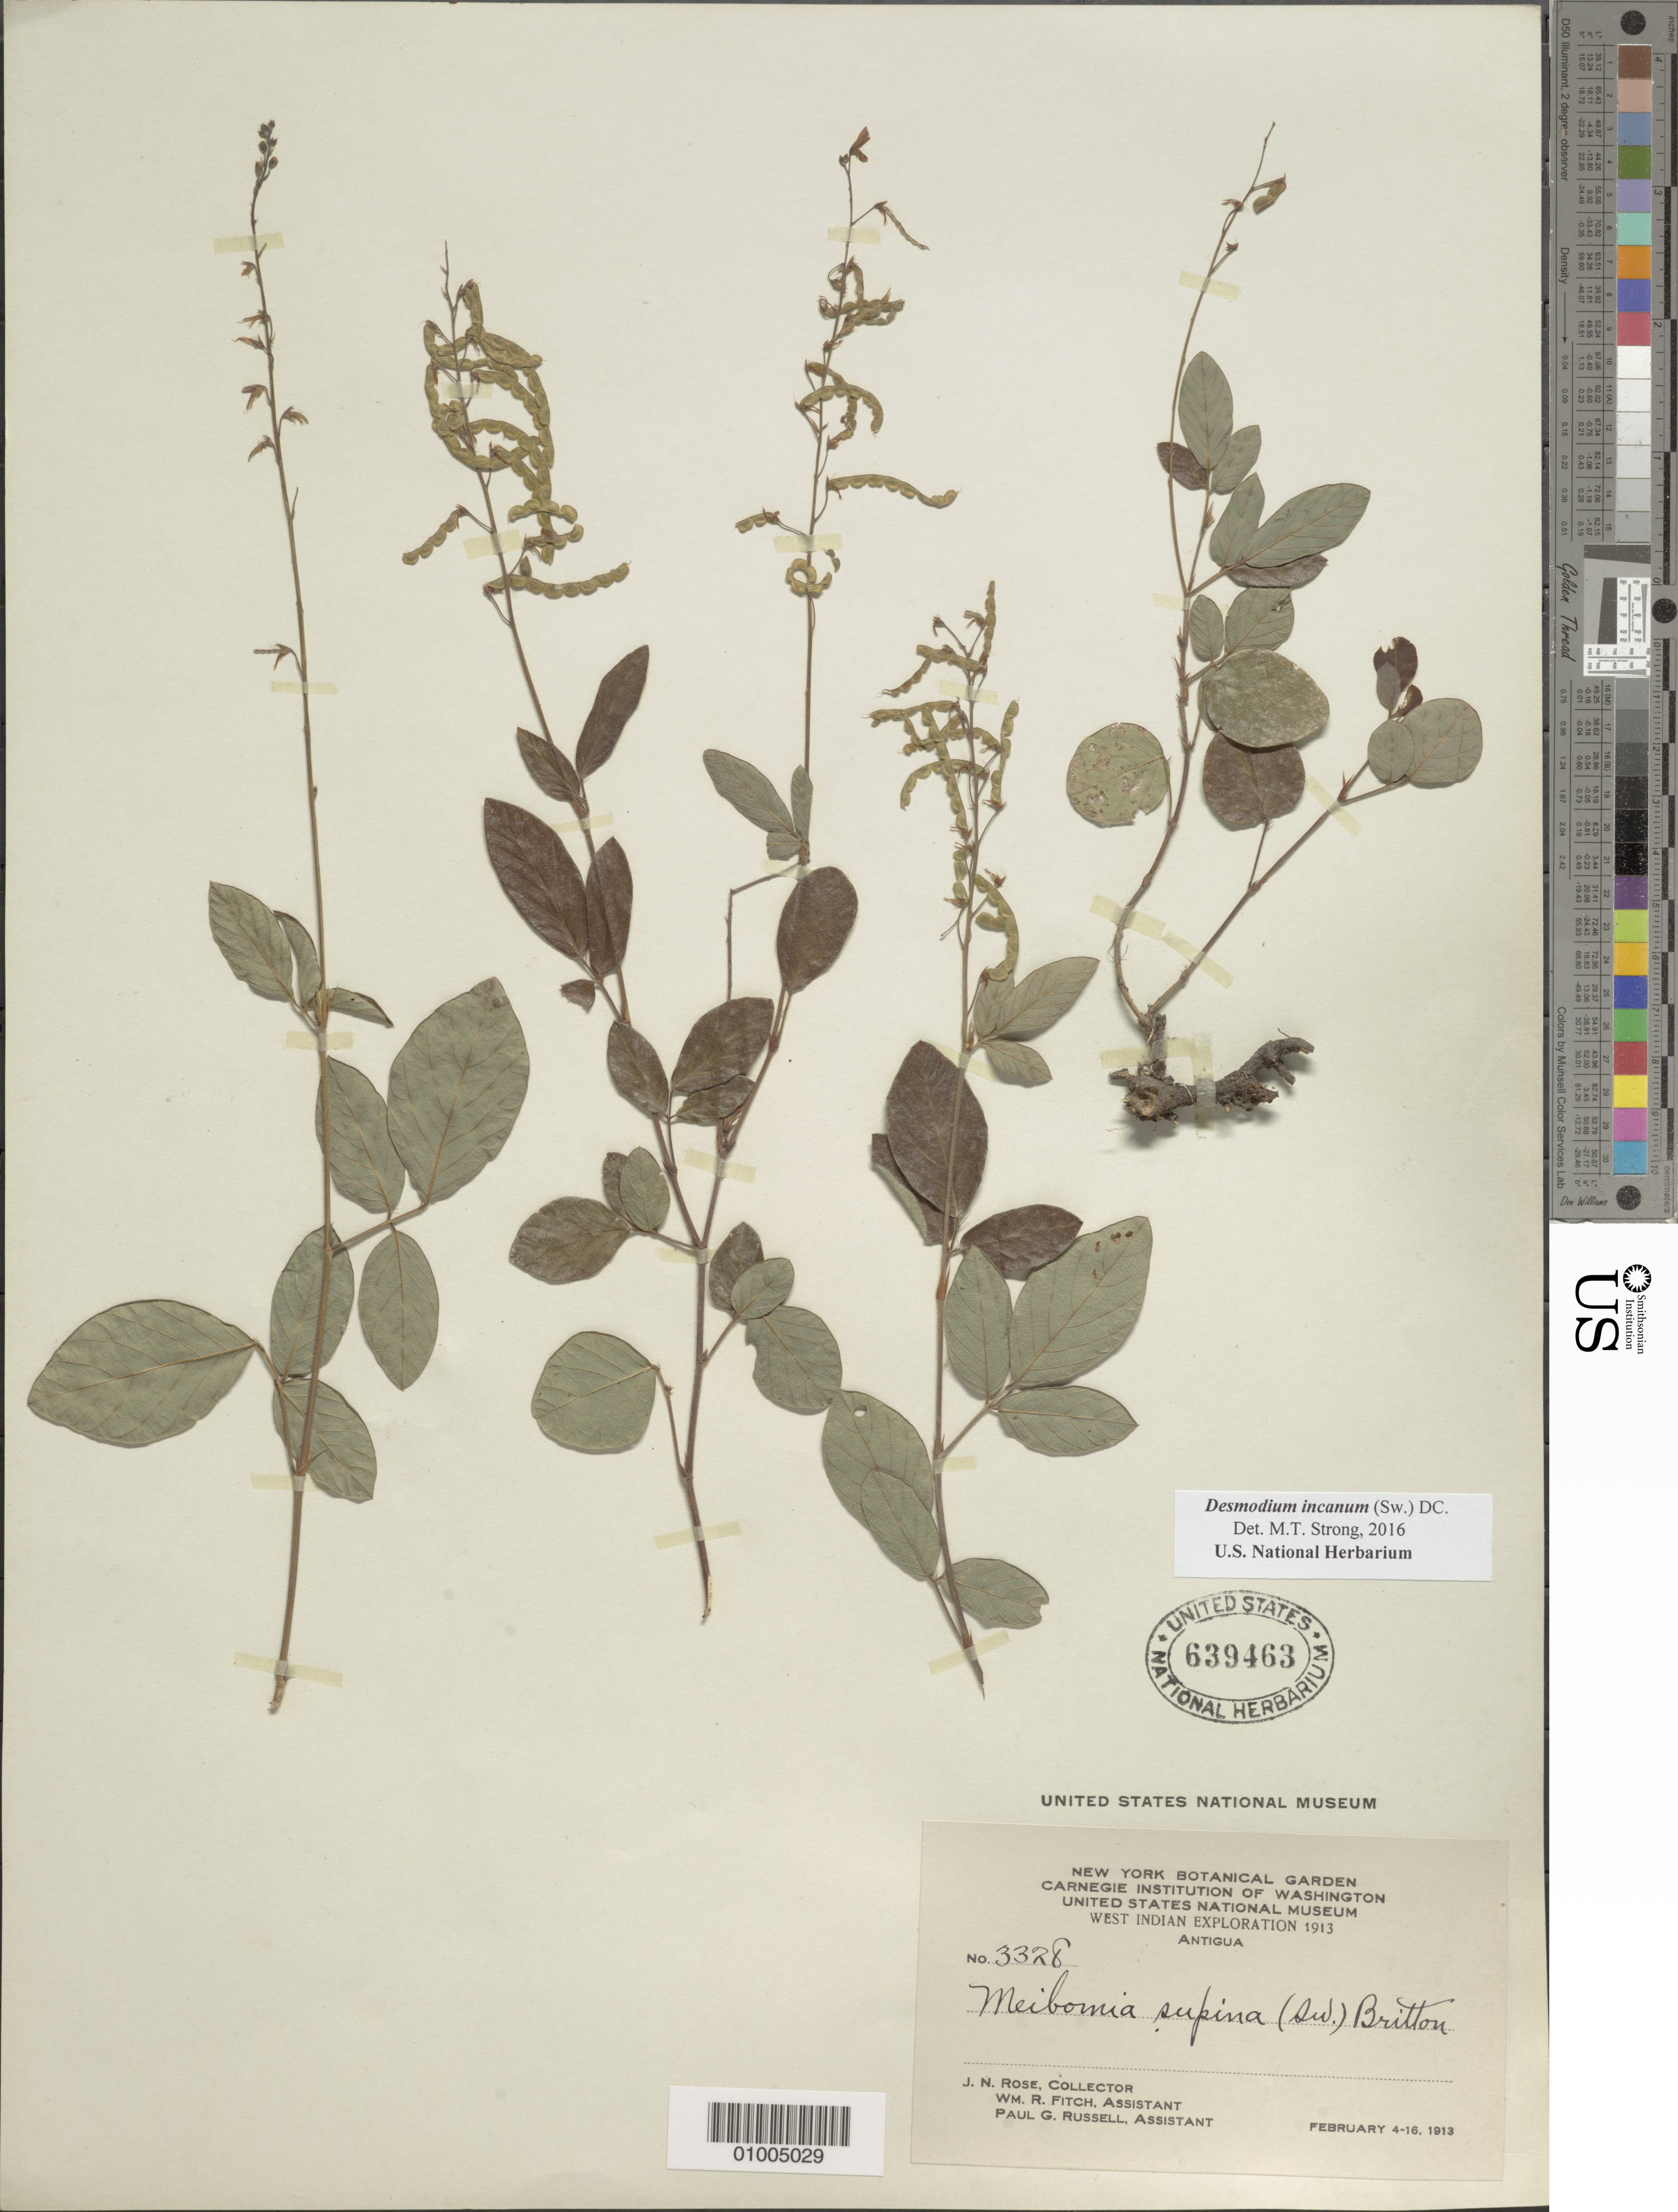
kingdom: Plantae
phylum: Tracheophyta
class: Magnoliopsida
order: Fabales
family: Fabaceae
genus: Desmodium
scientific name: Desmodium incanum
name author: (Sw.) DC.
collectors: J. N. Rose, W. R. Fitch & P. G. Russell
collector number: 3328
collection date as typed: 04 Feb 1913 to 16 Feb 1913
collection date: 1913-02-04/1913-02-16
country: Antigua and Barbuda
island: Antigua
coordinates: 0 N, 0 E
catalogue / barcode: US 639463